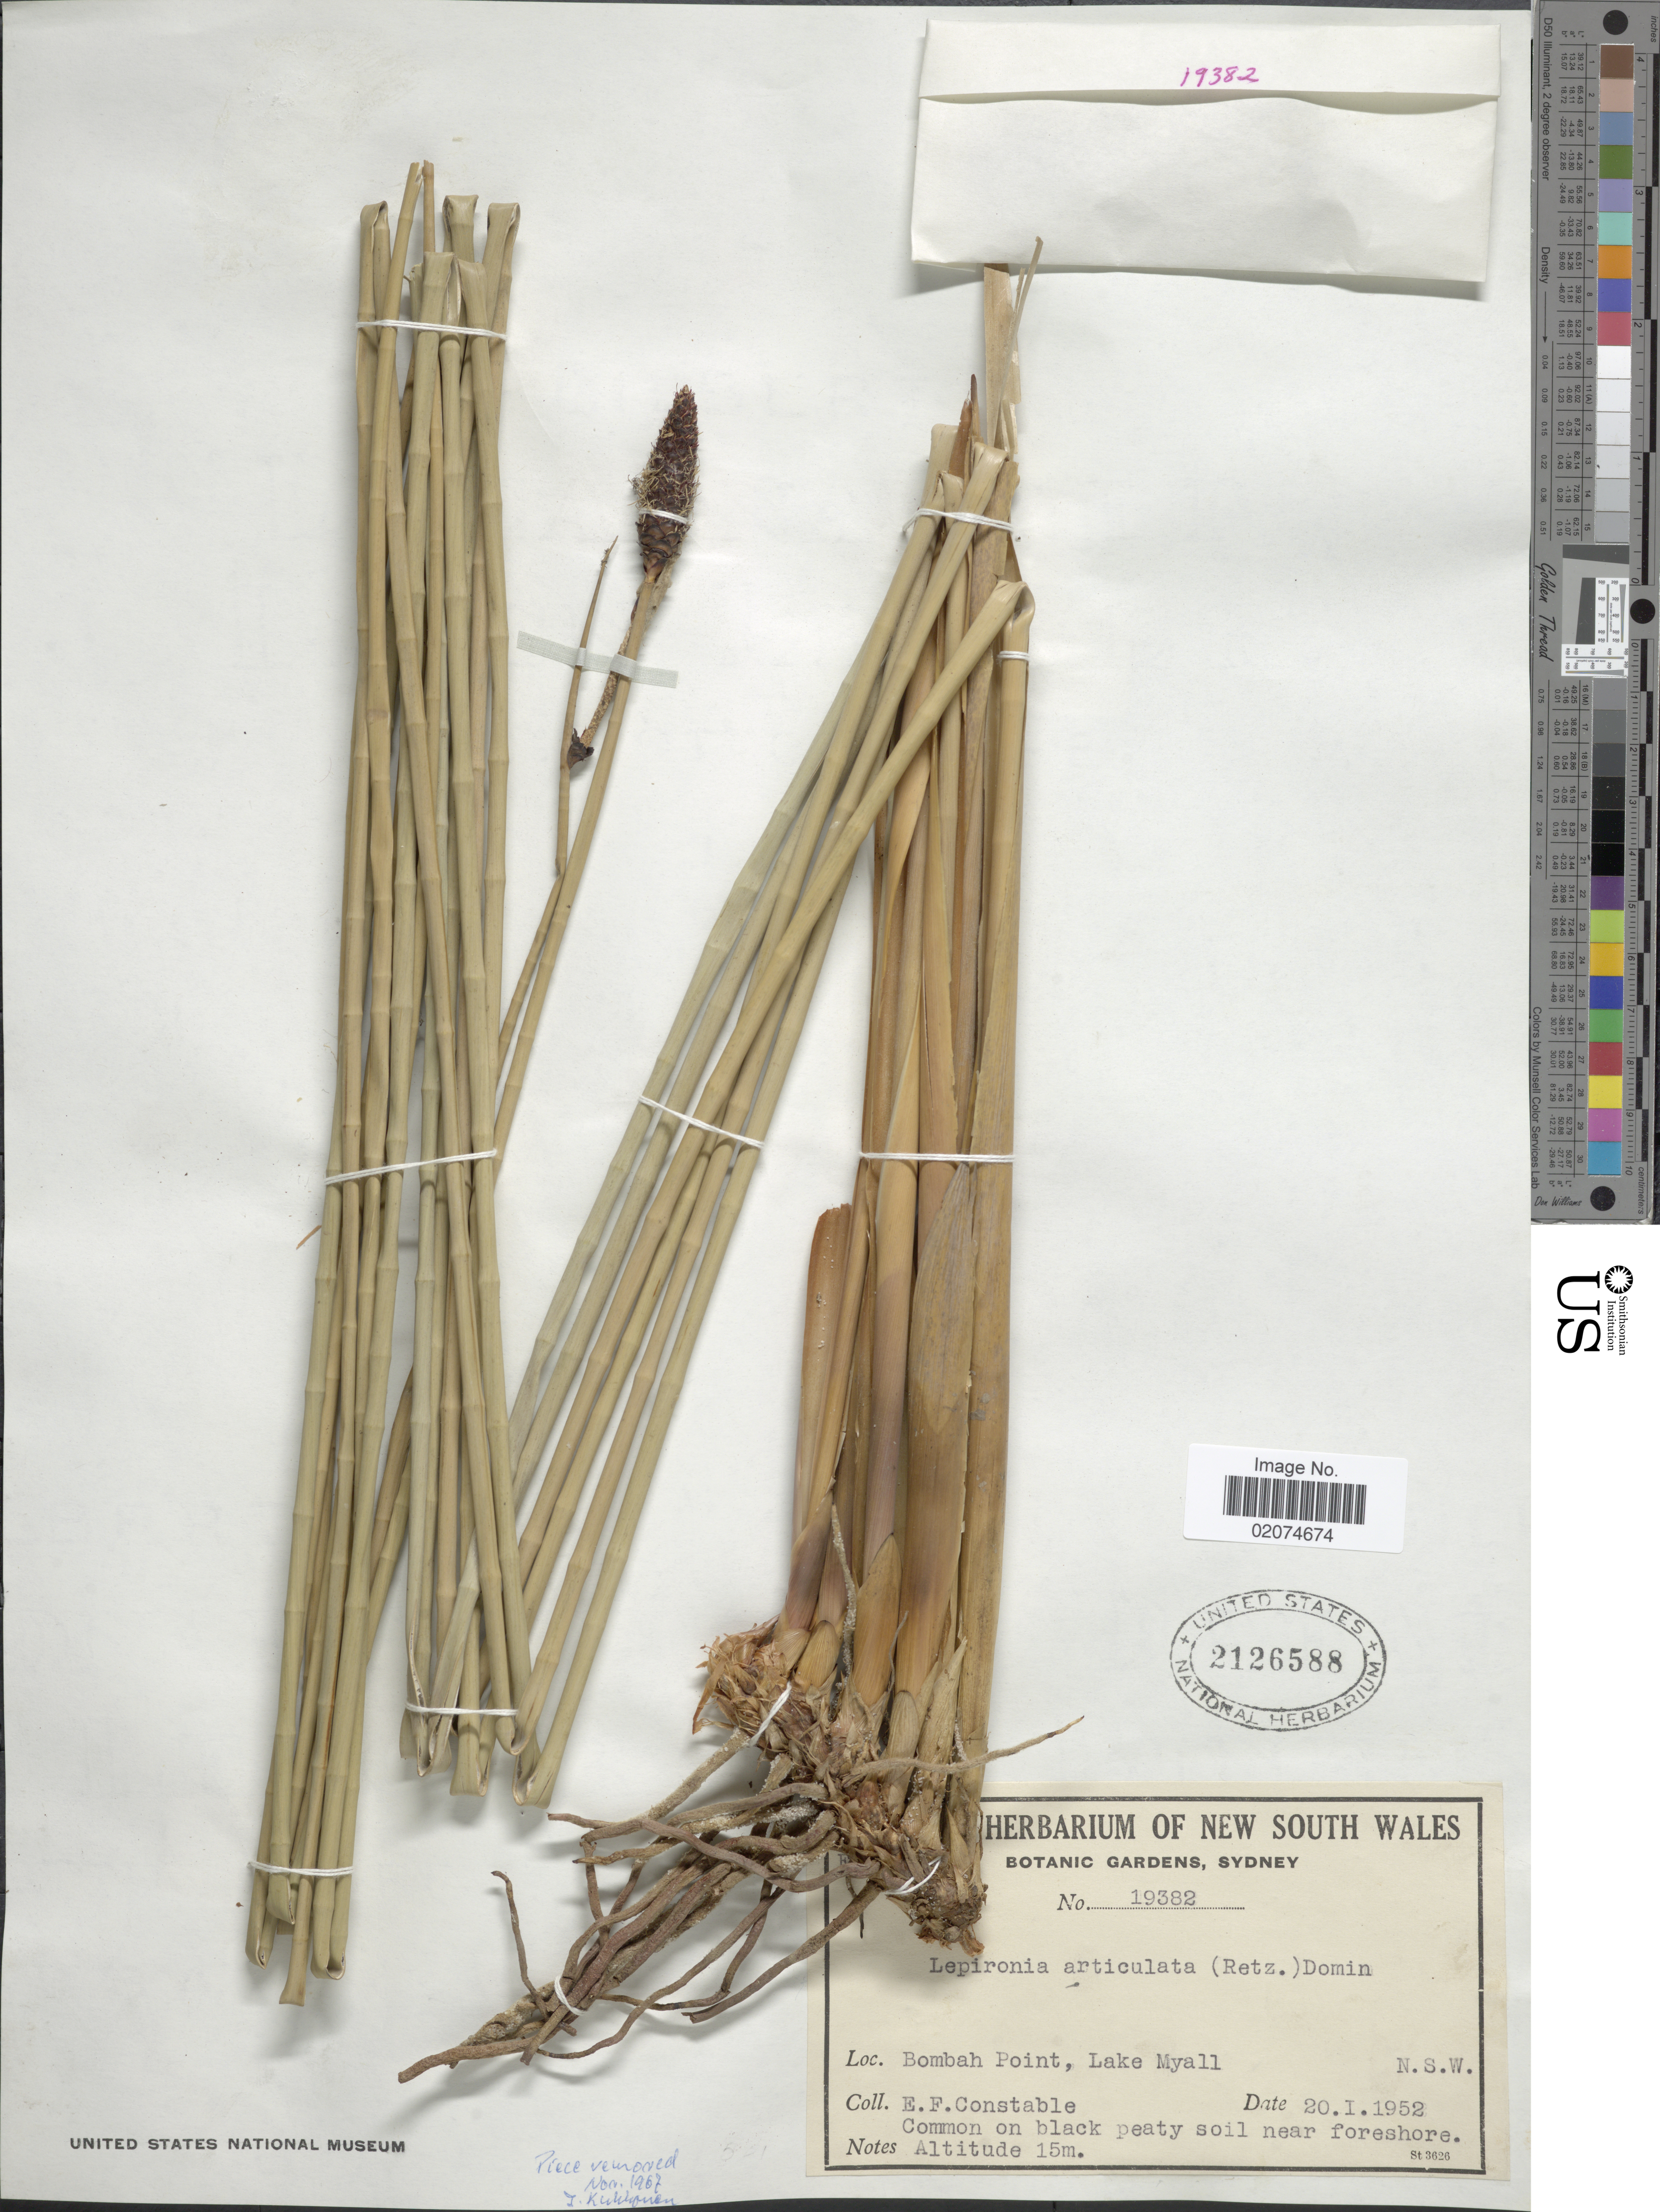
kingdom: Plantae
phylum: Tracheophyta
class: Liliopsida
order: Poales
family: Cyperaceae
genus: Lepironia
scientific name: Lepironia articulata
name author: (Retz.) Domin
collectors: E. F. Constable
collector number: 19382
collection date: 1952-01-20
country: Australia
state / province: New South Wales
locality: N.S.W. Bombah Point, Lake Myall.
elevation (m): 15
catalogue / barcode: US 2126588